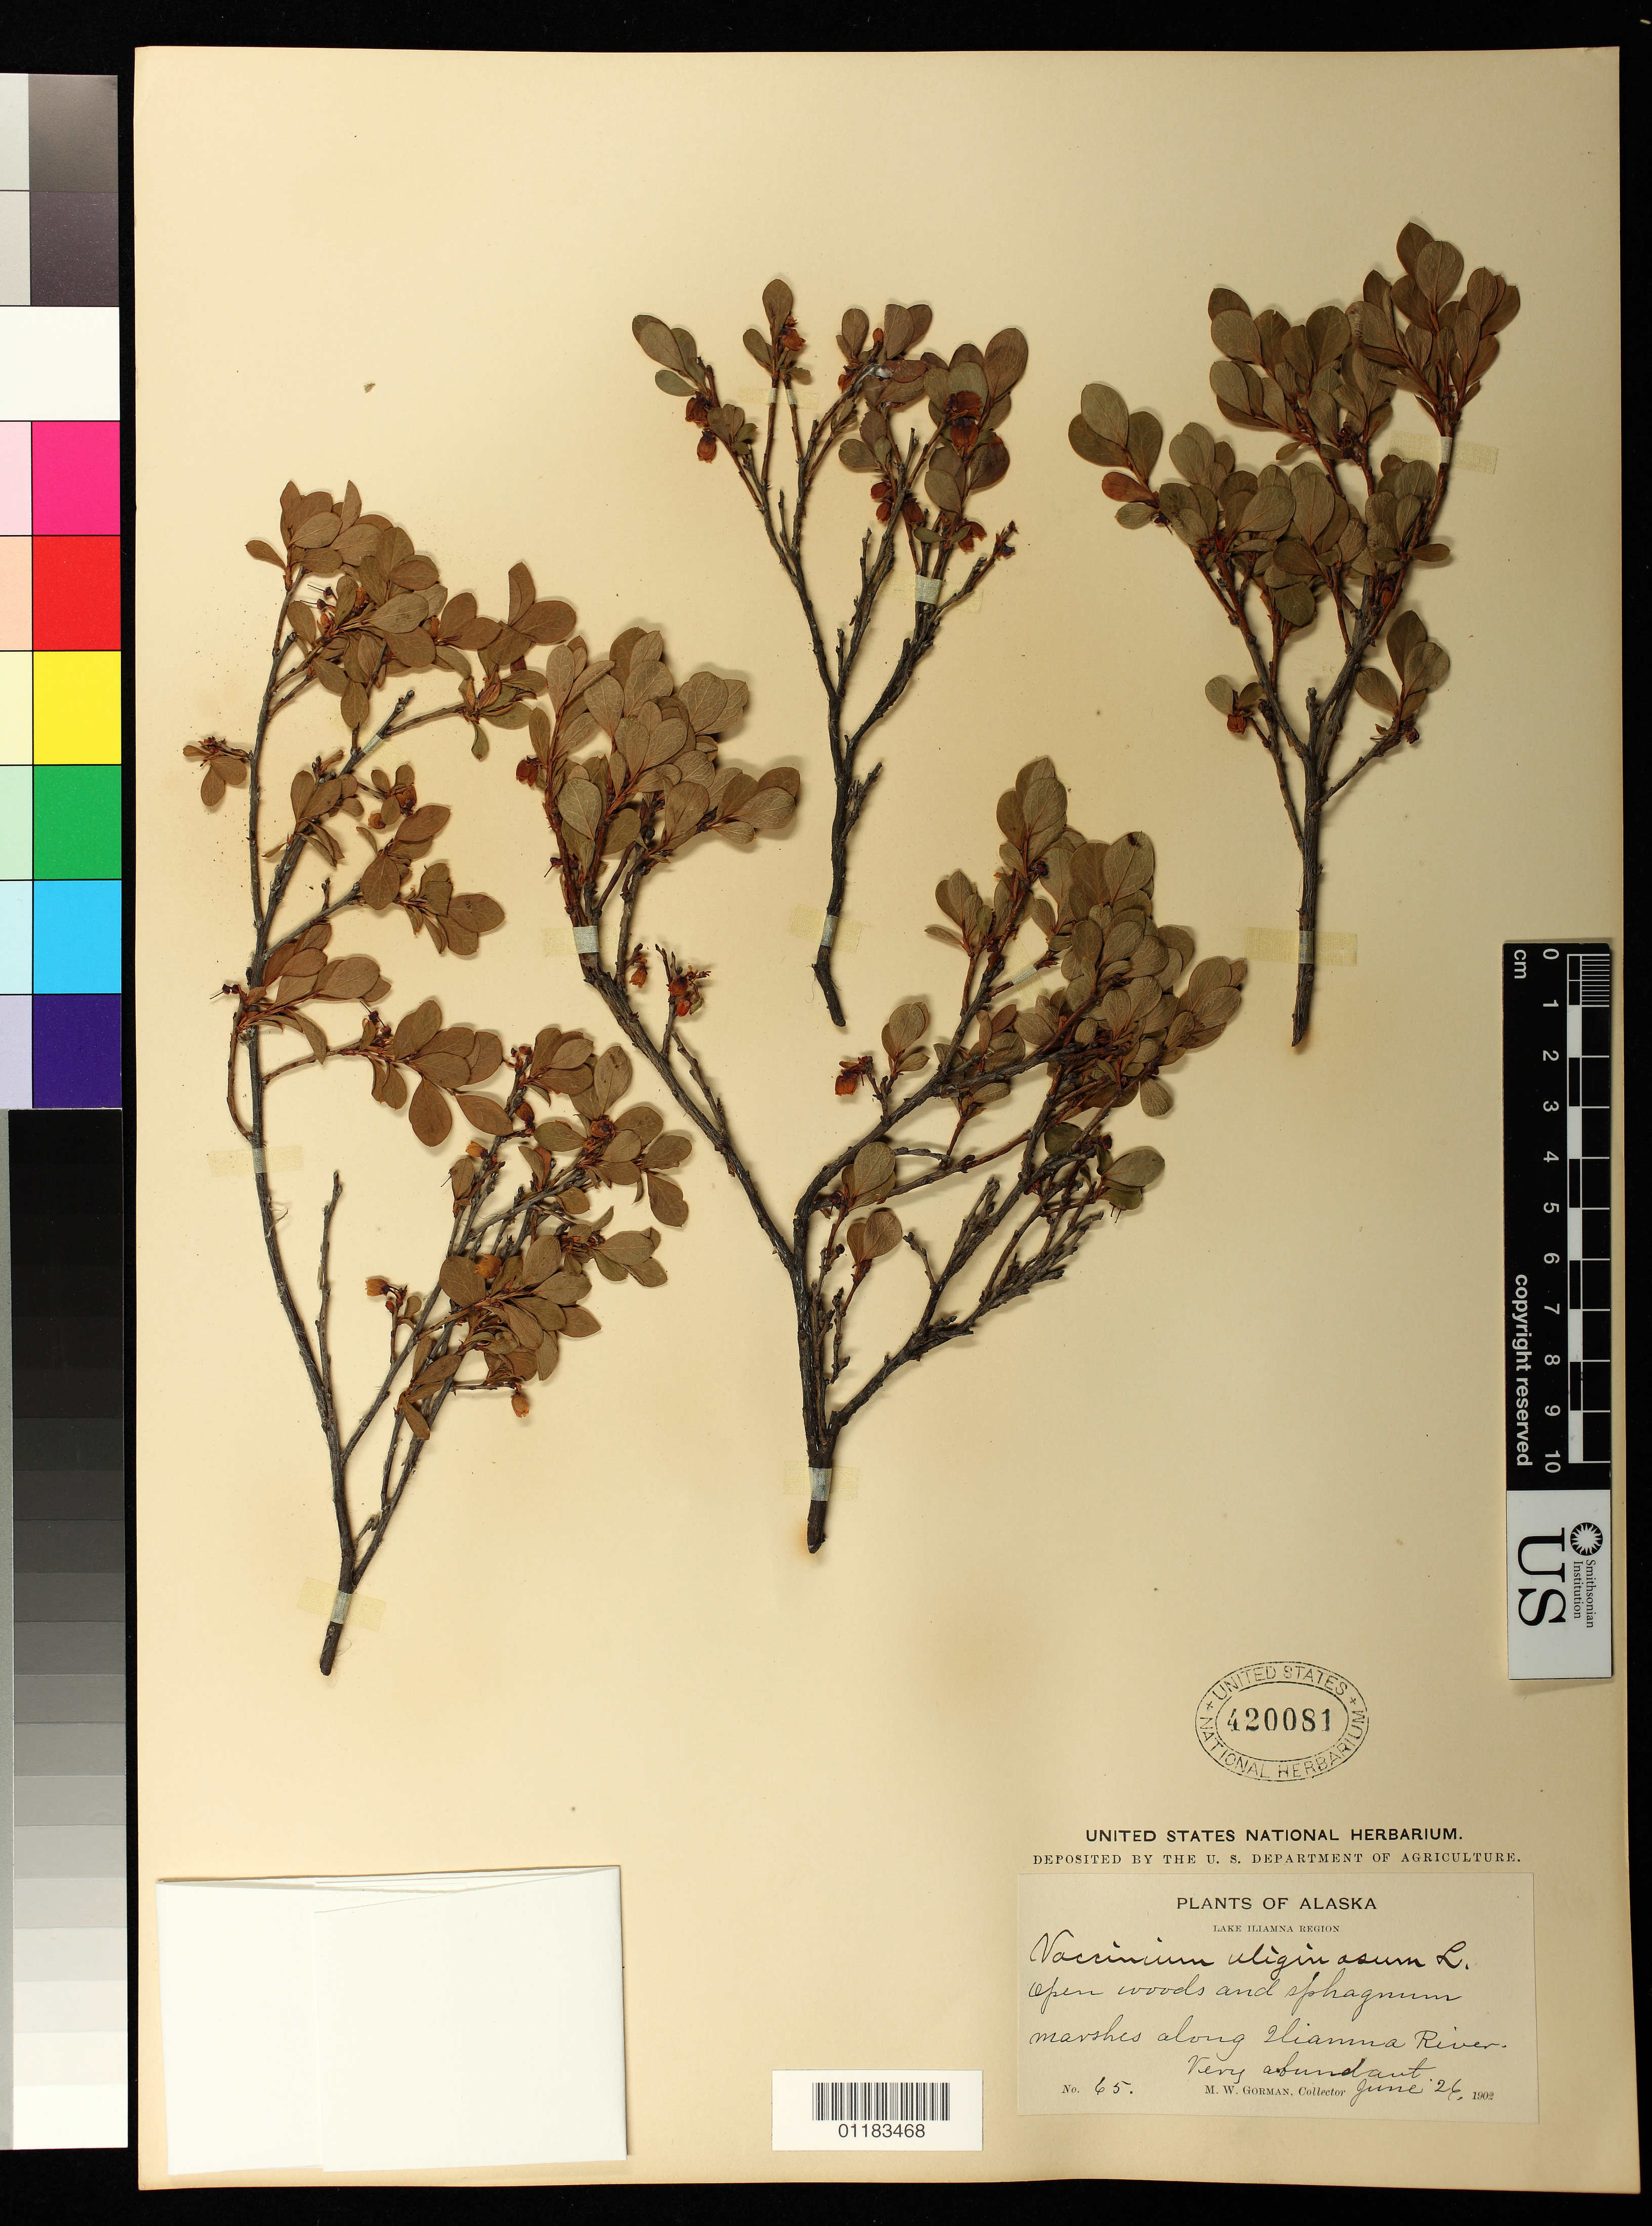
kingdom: Plantae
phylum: Tracheophyta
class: Magnoliopsida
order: Ericales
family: Ericaceae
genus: Vaccinium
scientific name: Vaccinium uliginosum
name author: L.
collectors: M. W. Gorman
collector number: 65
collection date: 1902-06-26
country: United States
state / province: Alaska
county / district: Lake and Peninsula Borough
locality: Open woods and sphagnum marshes along Iliamna River.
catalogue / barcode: US 420081